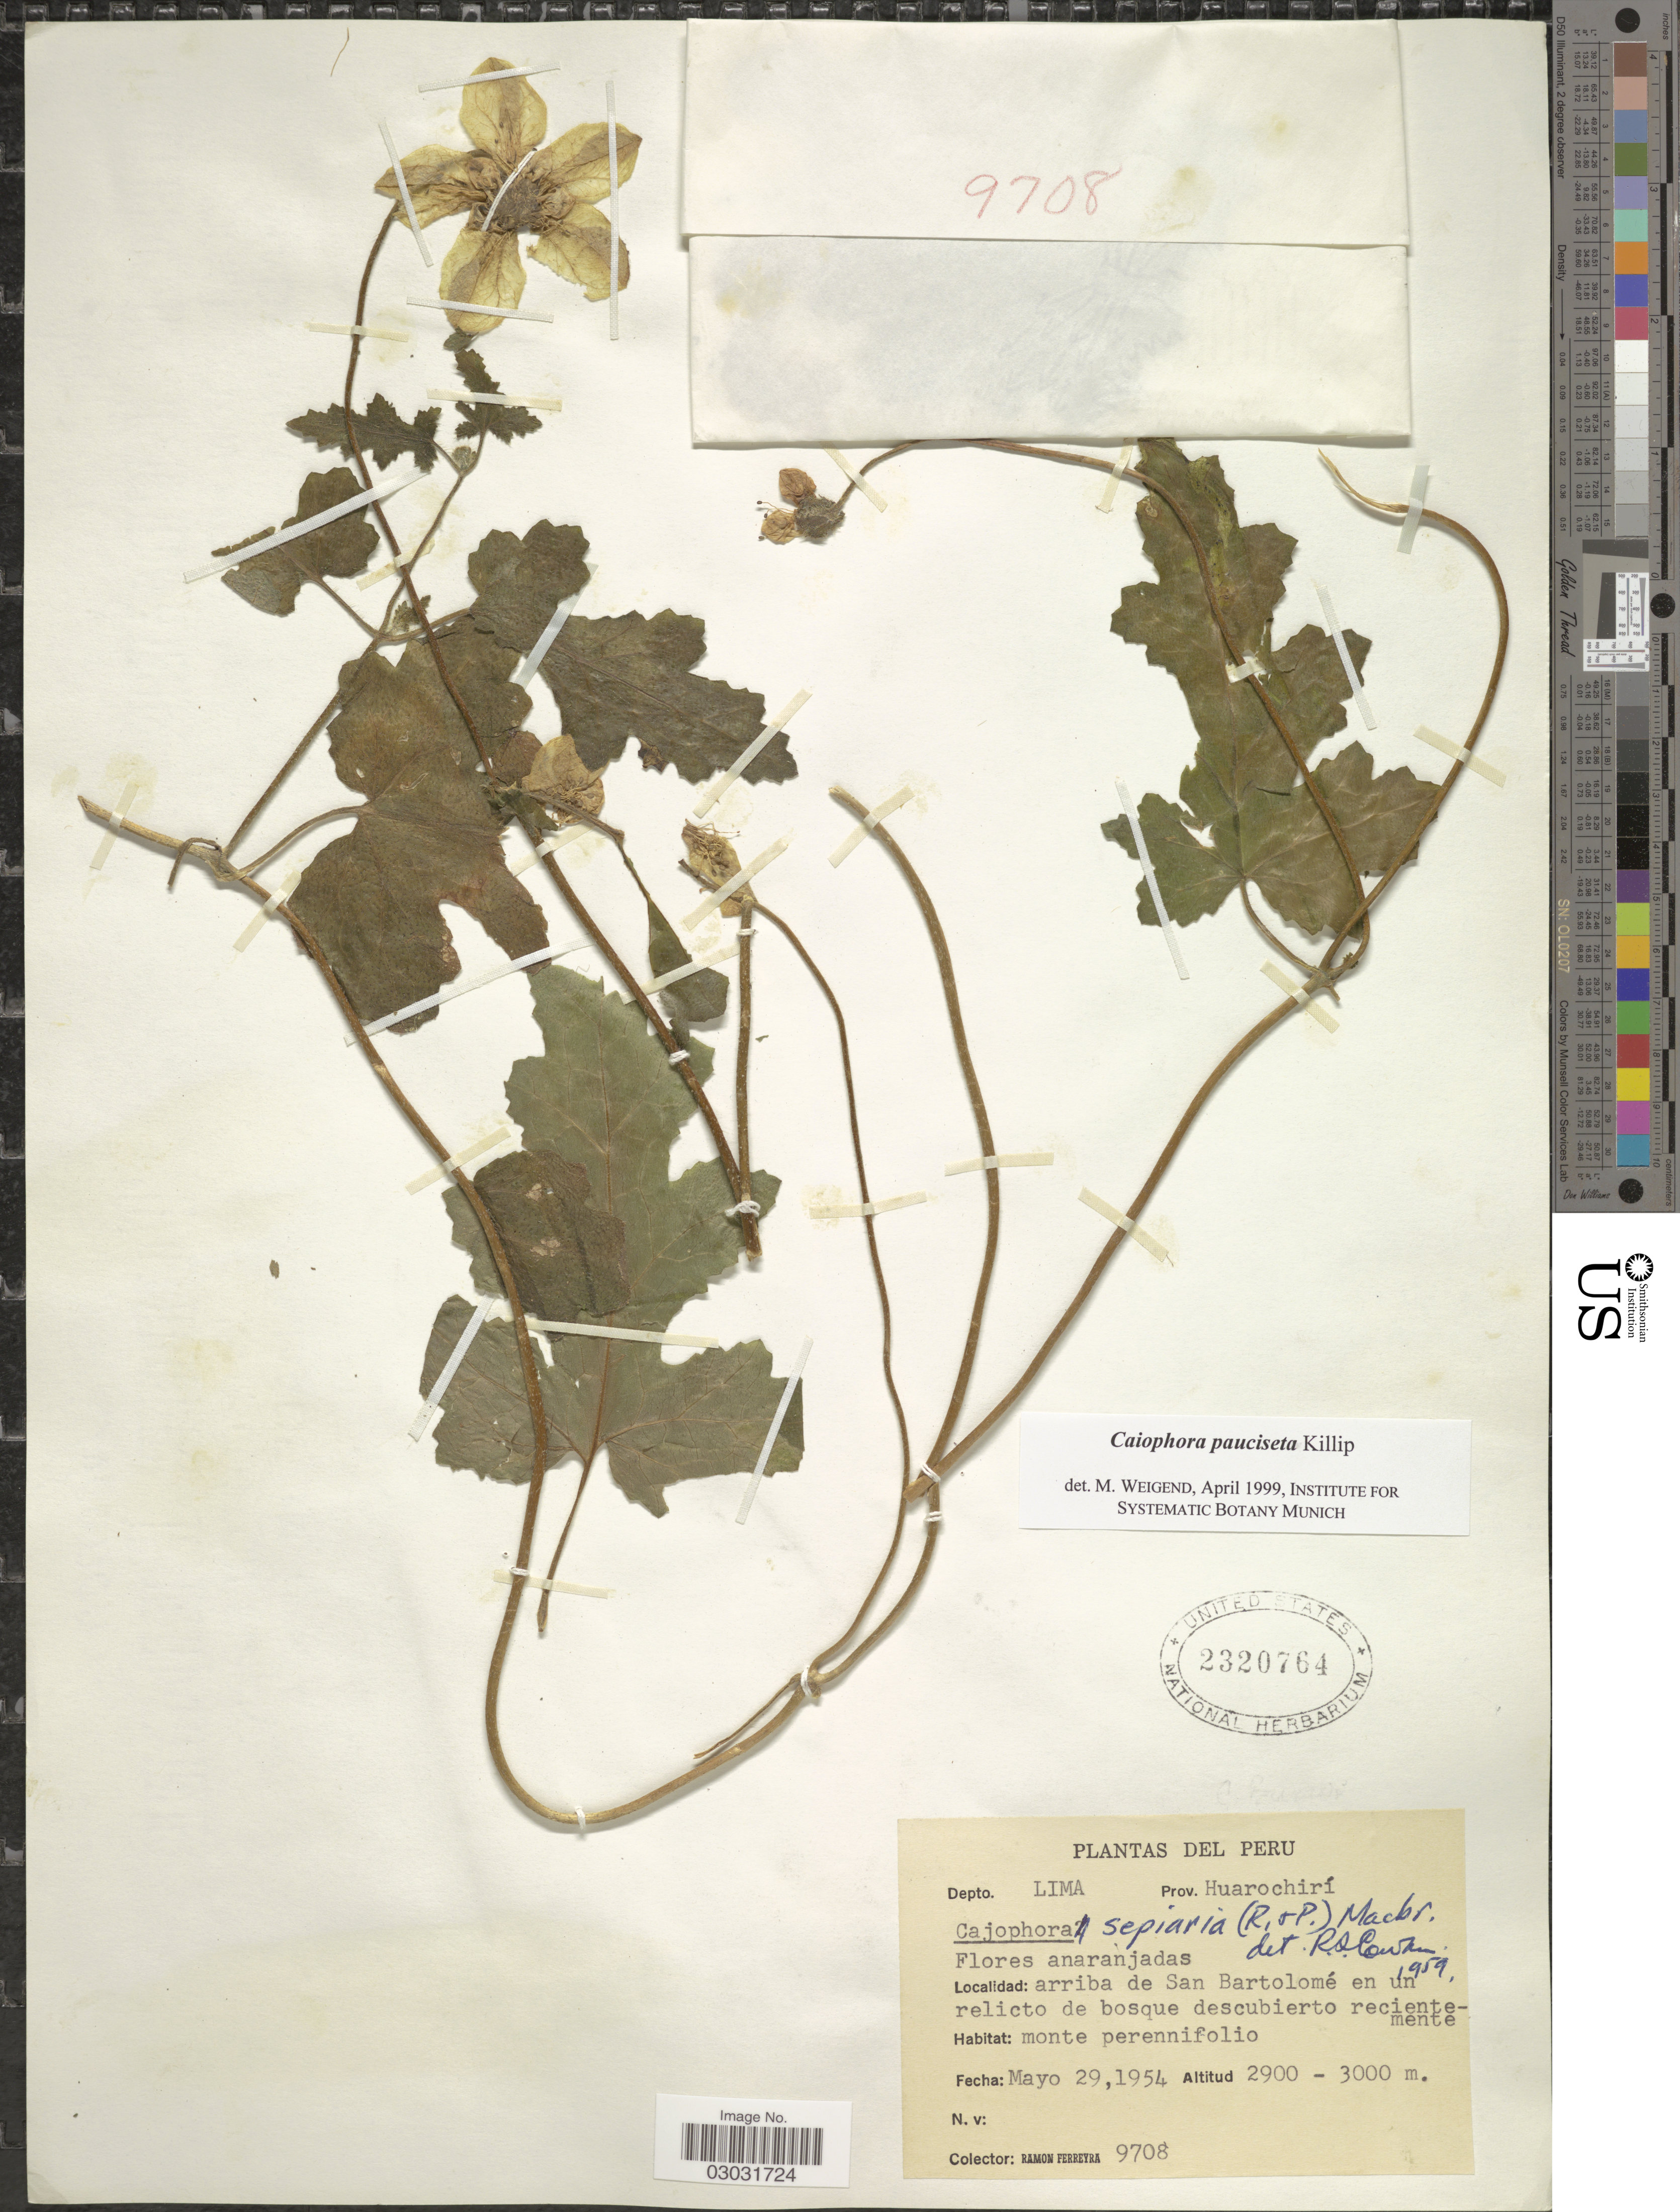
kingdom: Plantae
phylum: Tracheophyta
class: Magnoliopsida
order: Cornales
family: Loasaceae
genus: Caiophora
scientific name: Caiophora pauciseta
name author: Killip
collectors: R. A. Ferreyra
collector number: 9708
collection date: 1954-05-29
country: Peru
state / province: Lima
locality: Depto. Lima, Prov. Huarochirí, arriba de San Bartolomé en un relicto de bosque descubierto recientemente.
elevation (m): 2900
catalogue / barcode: US 2320764